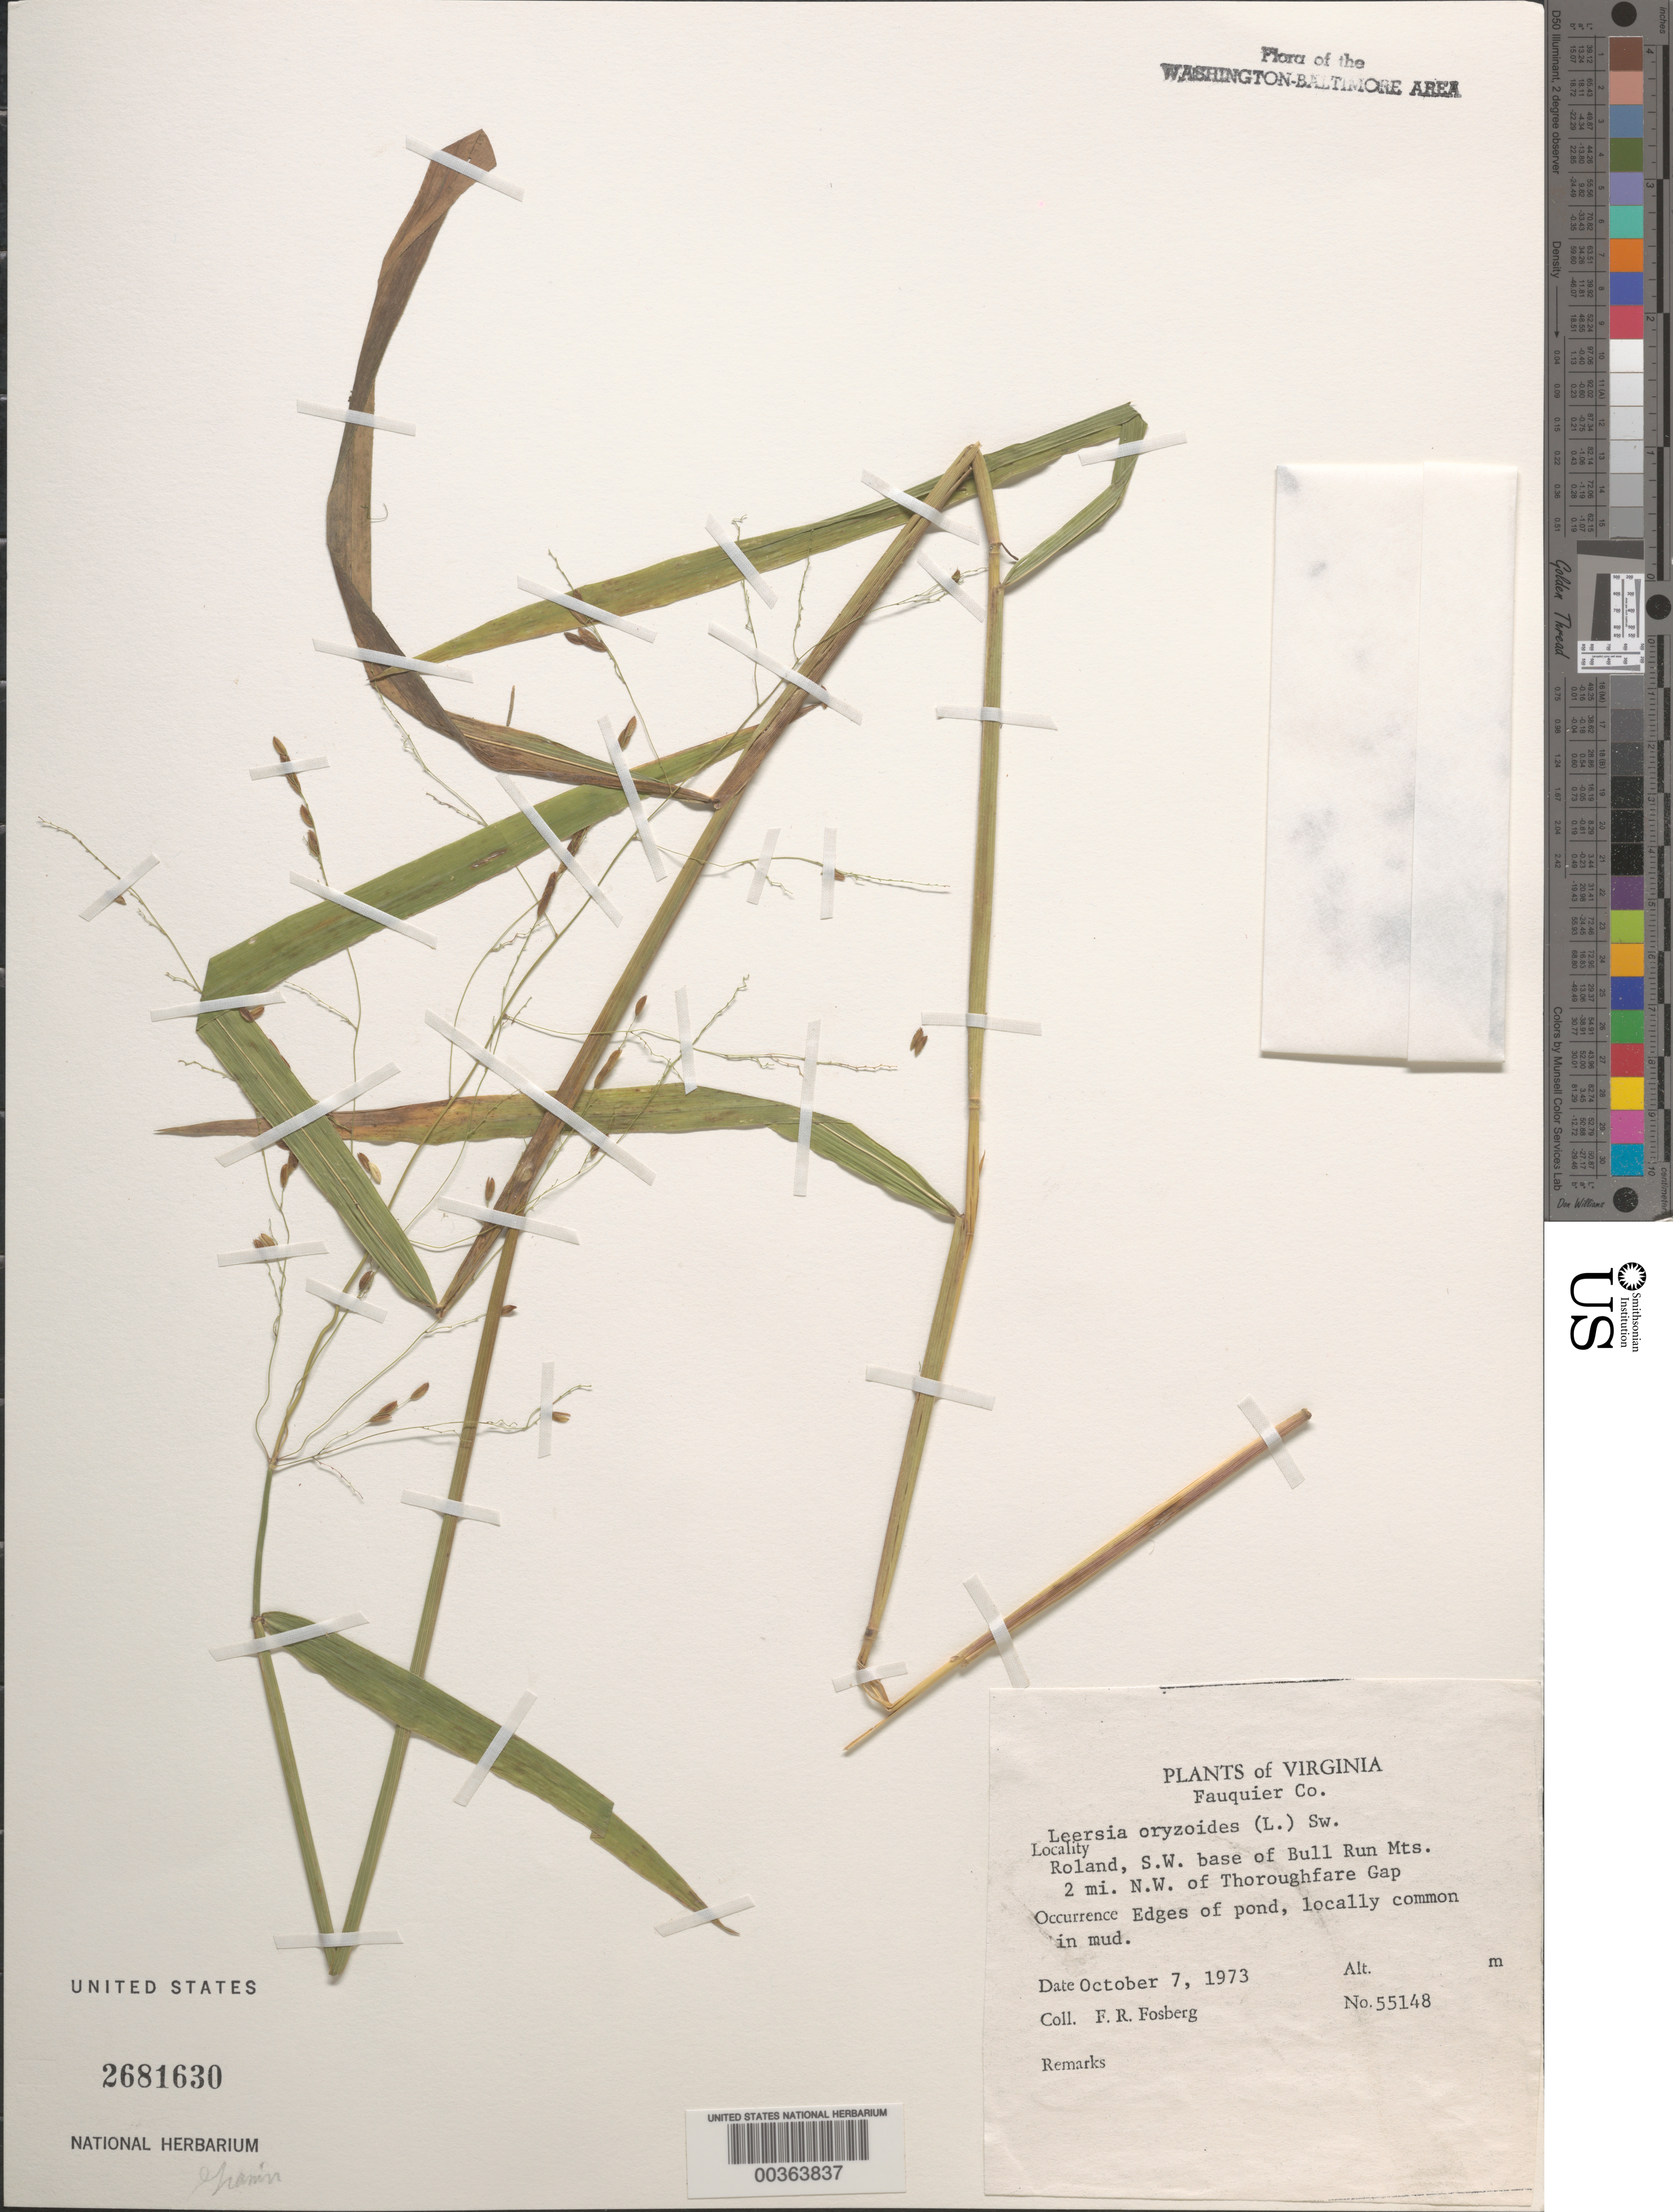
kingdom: Plantae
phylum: Tracheophyta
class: Liliopsida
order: Poales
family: Poaceae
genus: Leersia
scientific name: Leersia oryzoides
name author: (L.) Sw.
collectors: F. R. Fosberg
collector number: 55148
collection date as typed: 07 Oct 1973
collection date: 1973-10-07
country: United States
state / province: Virginia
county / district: Fauquier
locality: Rolland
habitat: Edge of pond in mud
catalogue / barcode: US 2681630